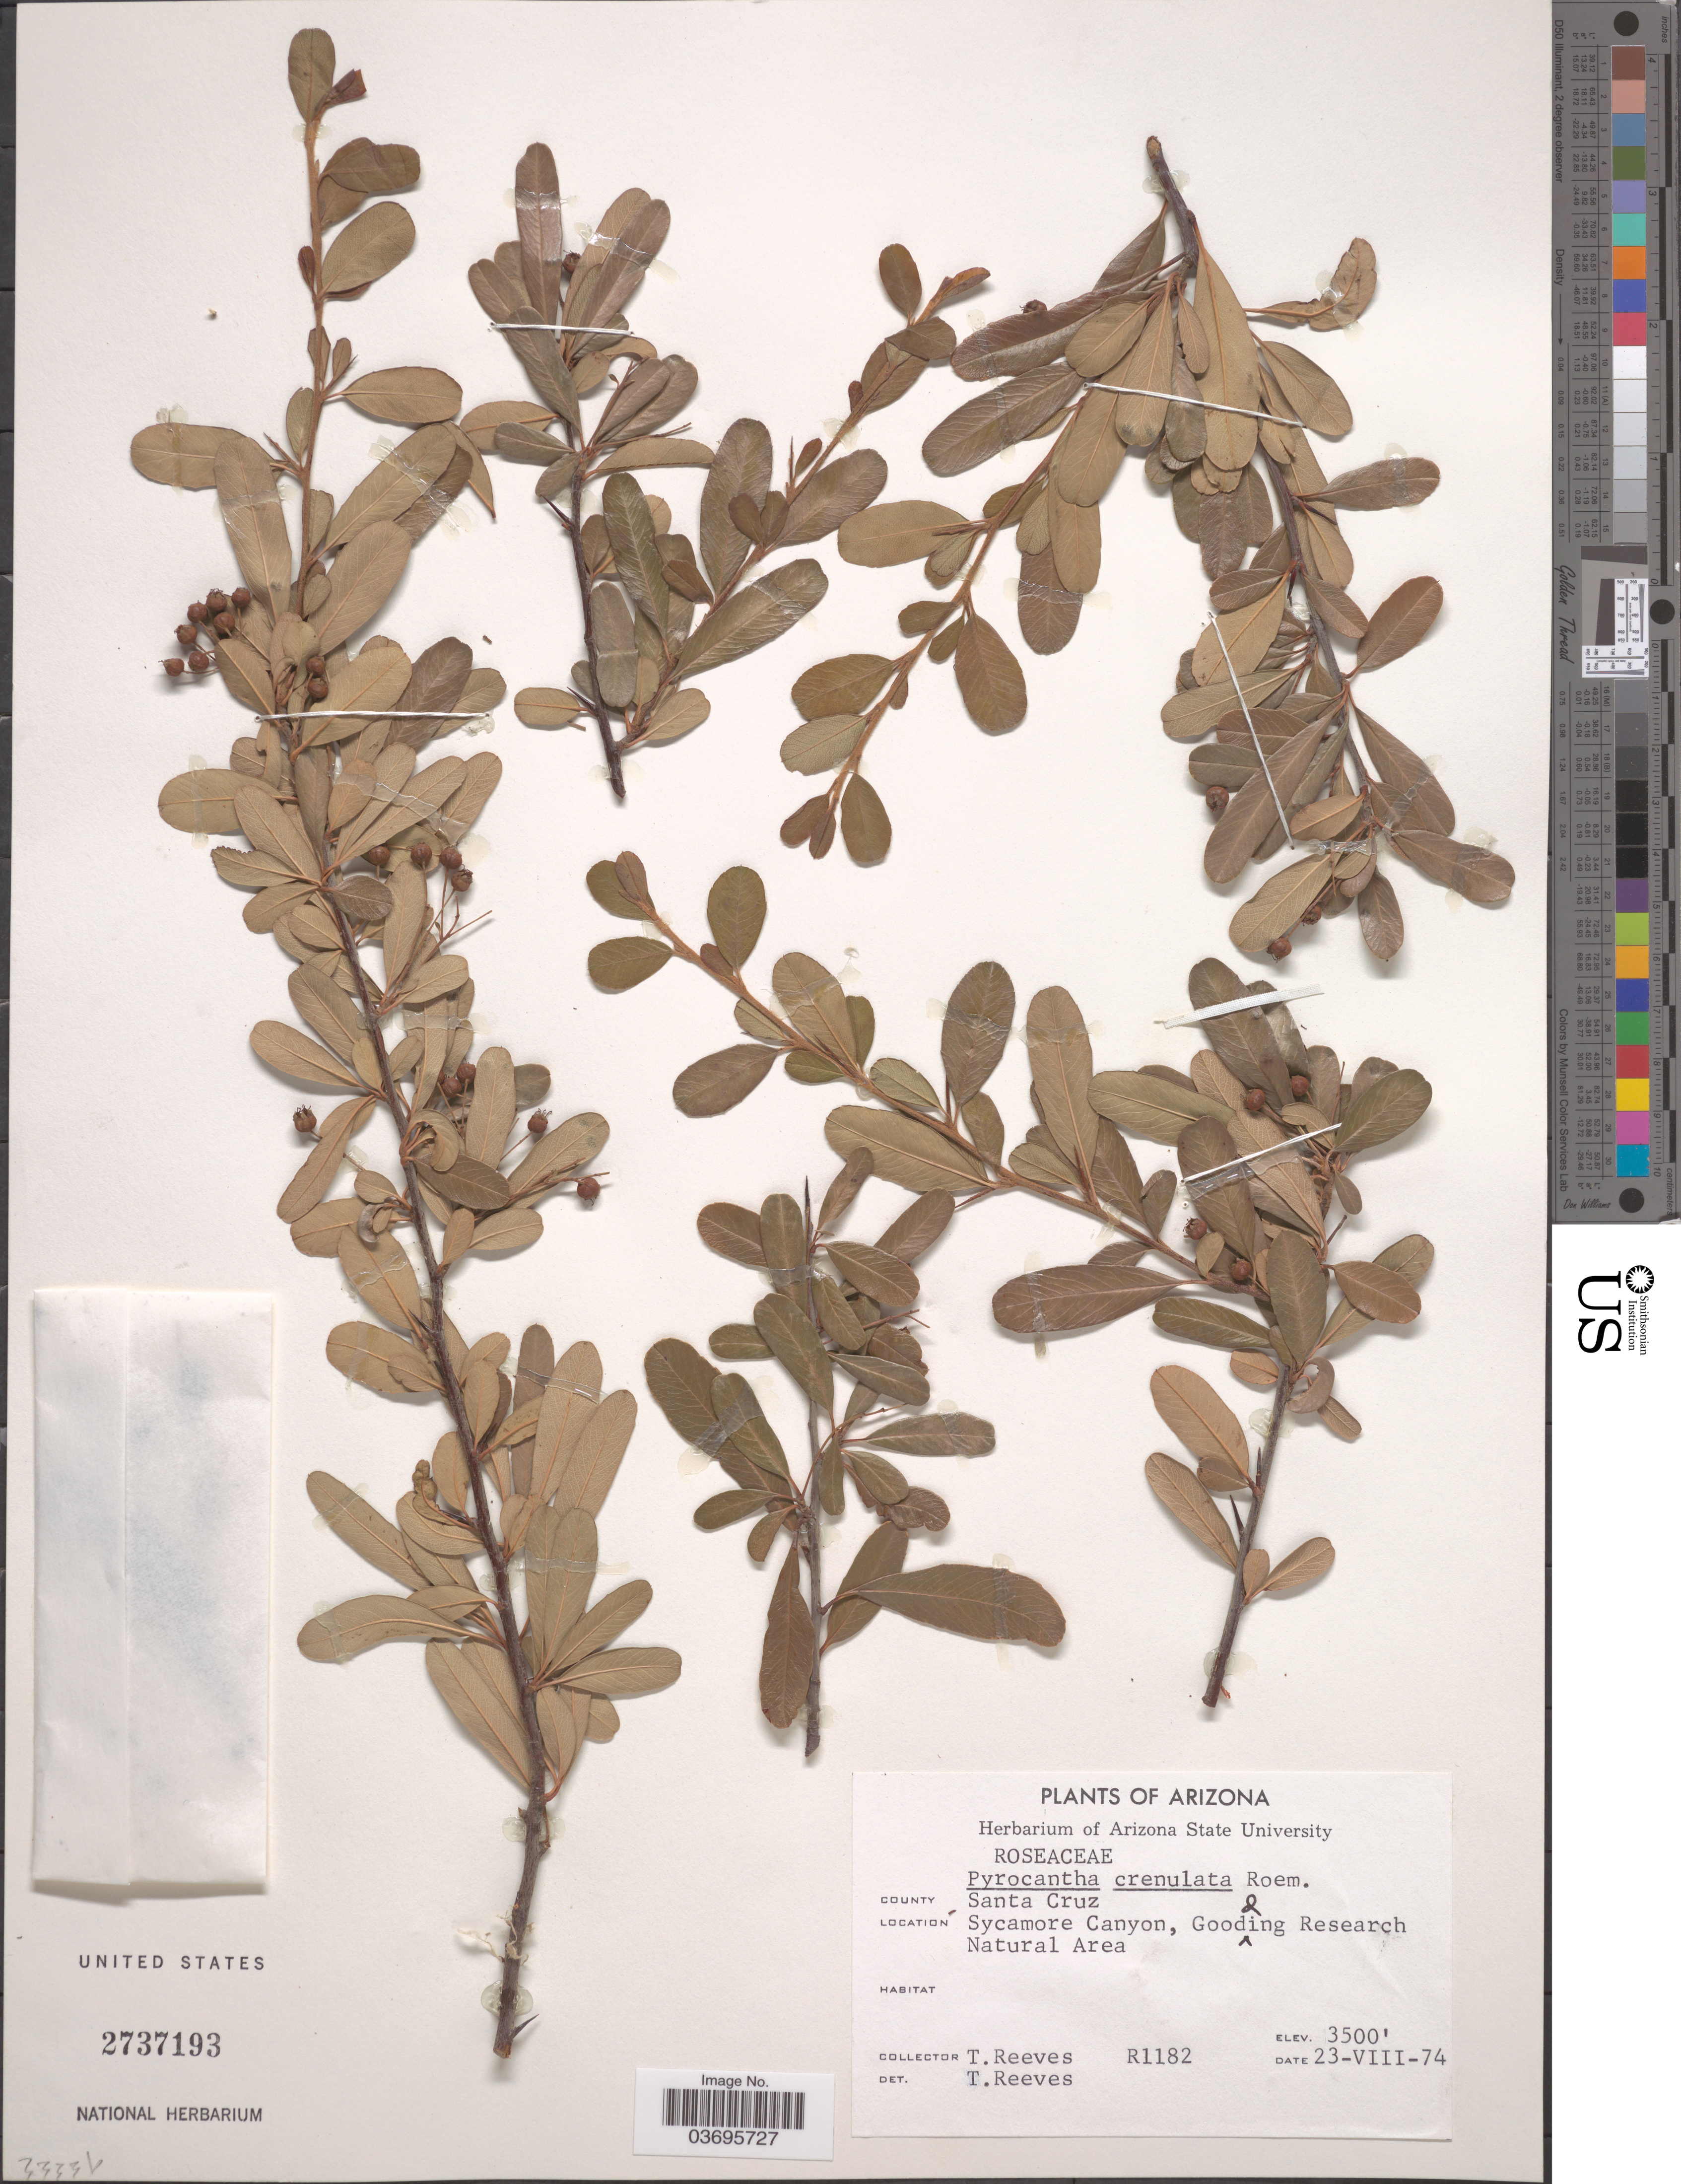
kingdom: Plantae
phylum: Tracheophyta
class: Magnoliopsida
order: Rosales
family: Rosaceae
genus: Pyracantha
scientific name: Pyracantha crenulata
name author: (D. Don) M. Roem.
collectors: T. Reeves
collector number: R1182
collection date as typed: Transcribed d/m/y: 23/8/74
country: United States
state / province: Arizona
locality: County Santa Cruz. Sycamore Canyon, Goodding Research Natural Area.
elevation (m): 1067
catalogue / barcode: US 2737193